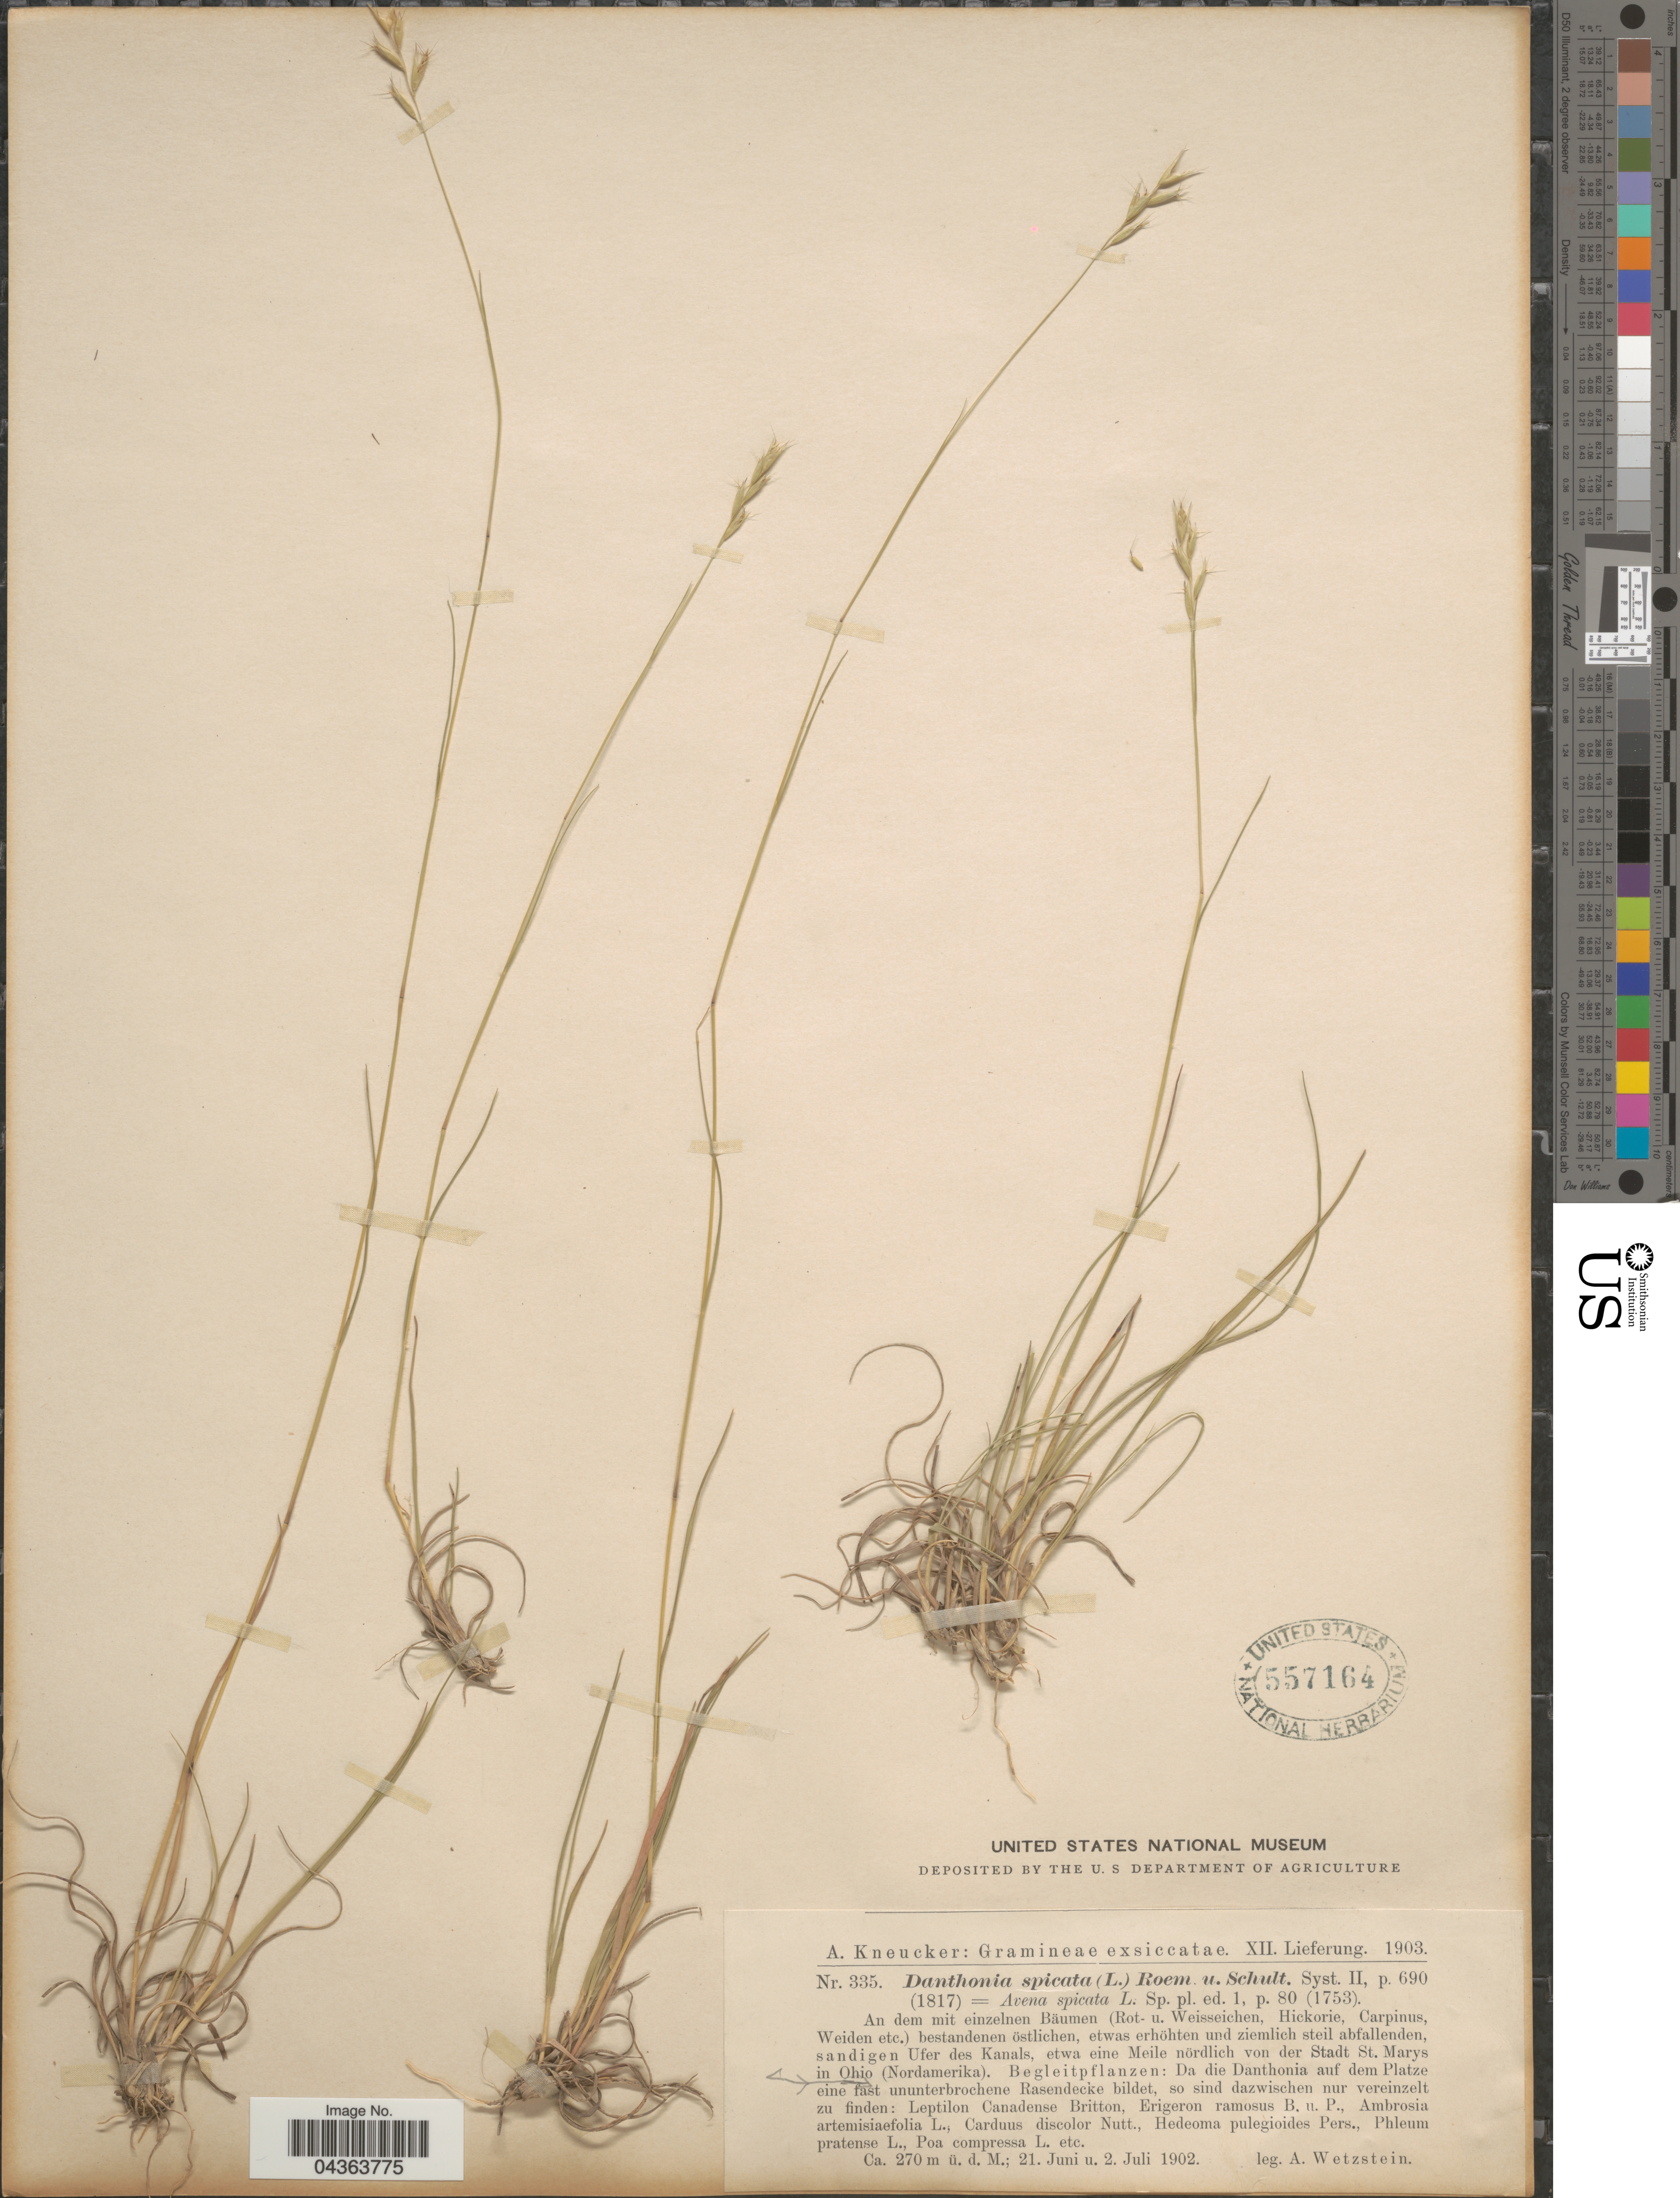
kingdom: Plantae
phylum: Tracheophyta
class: Liliopsida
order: Poales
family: Poaceae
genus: Danthonia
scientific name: Danthonia spicata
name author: (L.) P. Beauv. ex Roem. & Schult.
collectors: A. Wetzstein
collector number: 335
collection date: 1902-06-21/1902-07-02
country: United States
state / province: Ohio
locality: An dem mit einzelnen Bäumen (Rot- u. Weisseichen, Hickorie, Carpinus, Weiden etc.) bestandenen östlichen, etwas erhöhten und ziemlich steil abfallenden, sandigen Ufer des Kanals, etwa eine Meile nordlich von der Stadt St. Marys.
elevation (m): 270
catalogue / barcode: US 557164